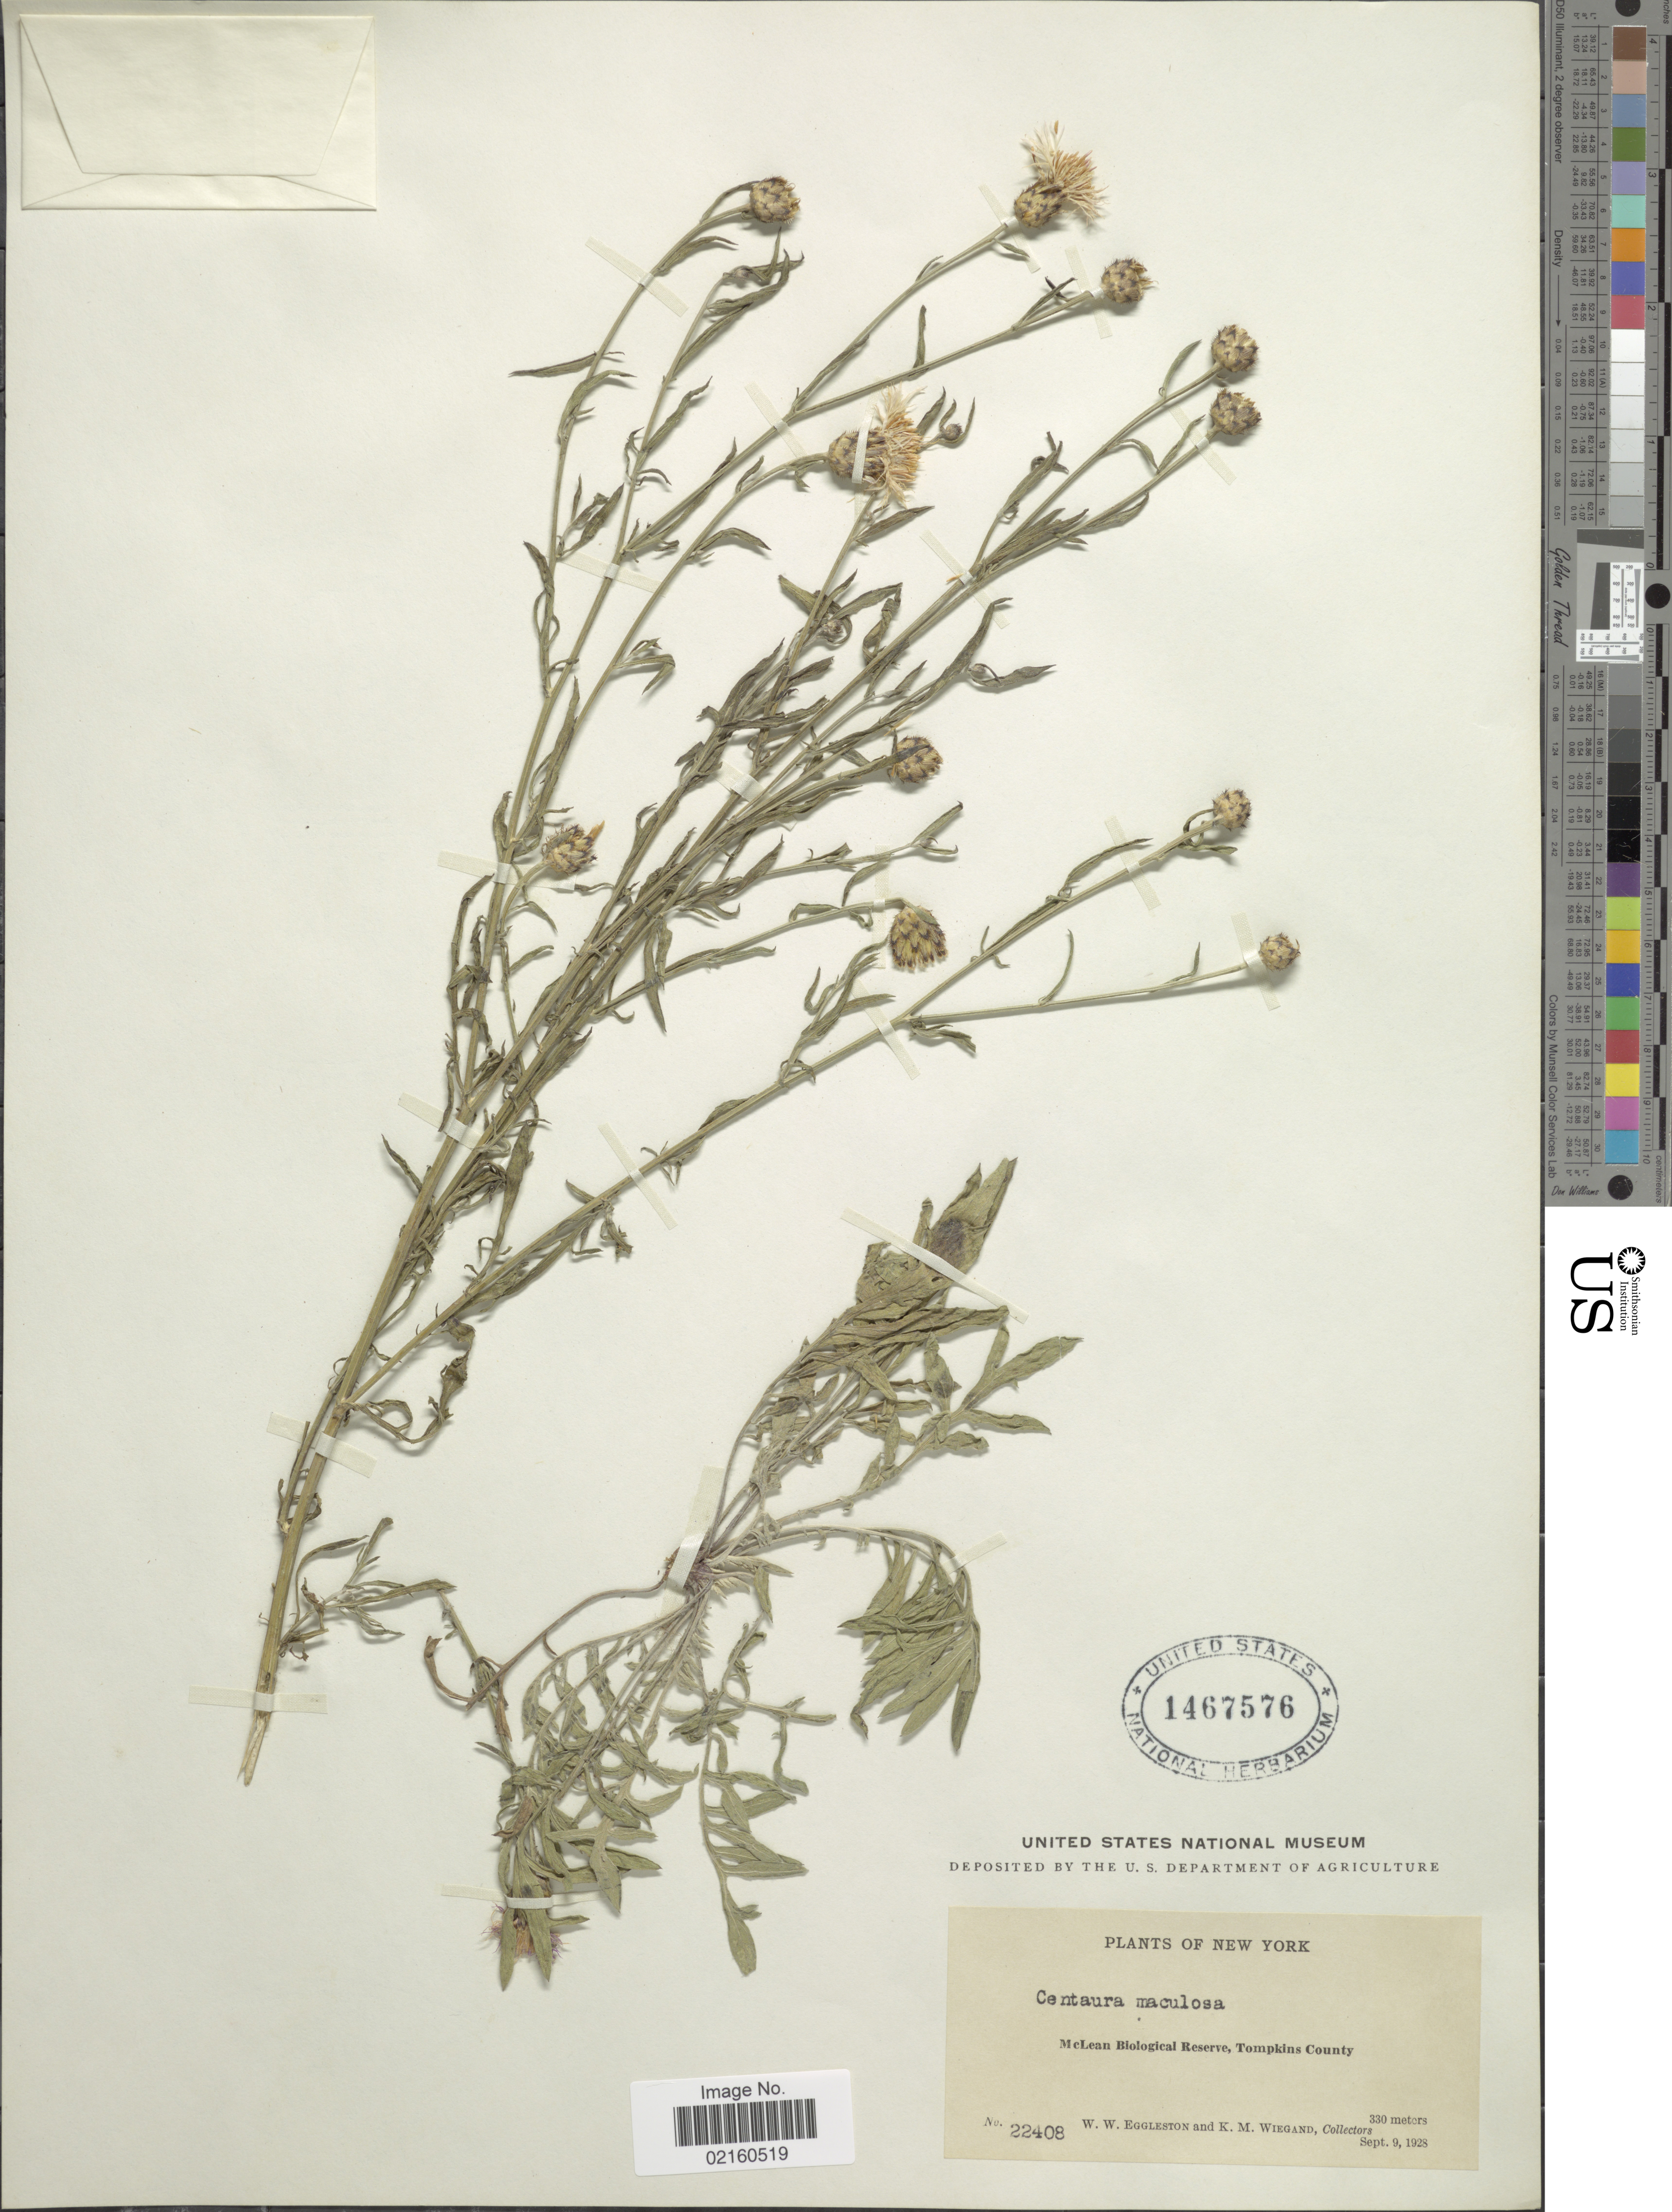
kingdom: Plantae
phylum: Tracheophyta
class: Magnoliopsida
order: Asterales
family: Asteraceae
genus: Centaurea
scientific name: Centaurea stoebe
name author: L.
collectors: W. W. Eggleston & K. M. Wiegand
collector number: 22408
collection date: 1928-09-09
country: United States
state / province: New York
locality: McLean Biological Reserve, Tompkins County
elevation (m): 330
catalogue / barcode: US 1467576